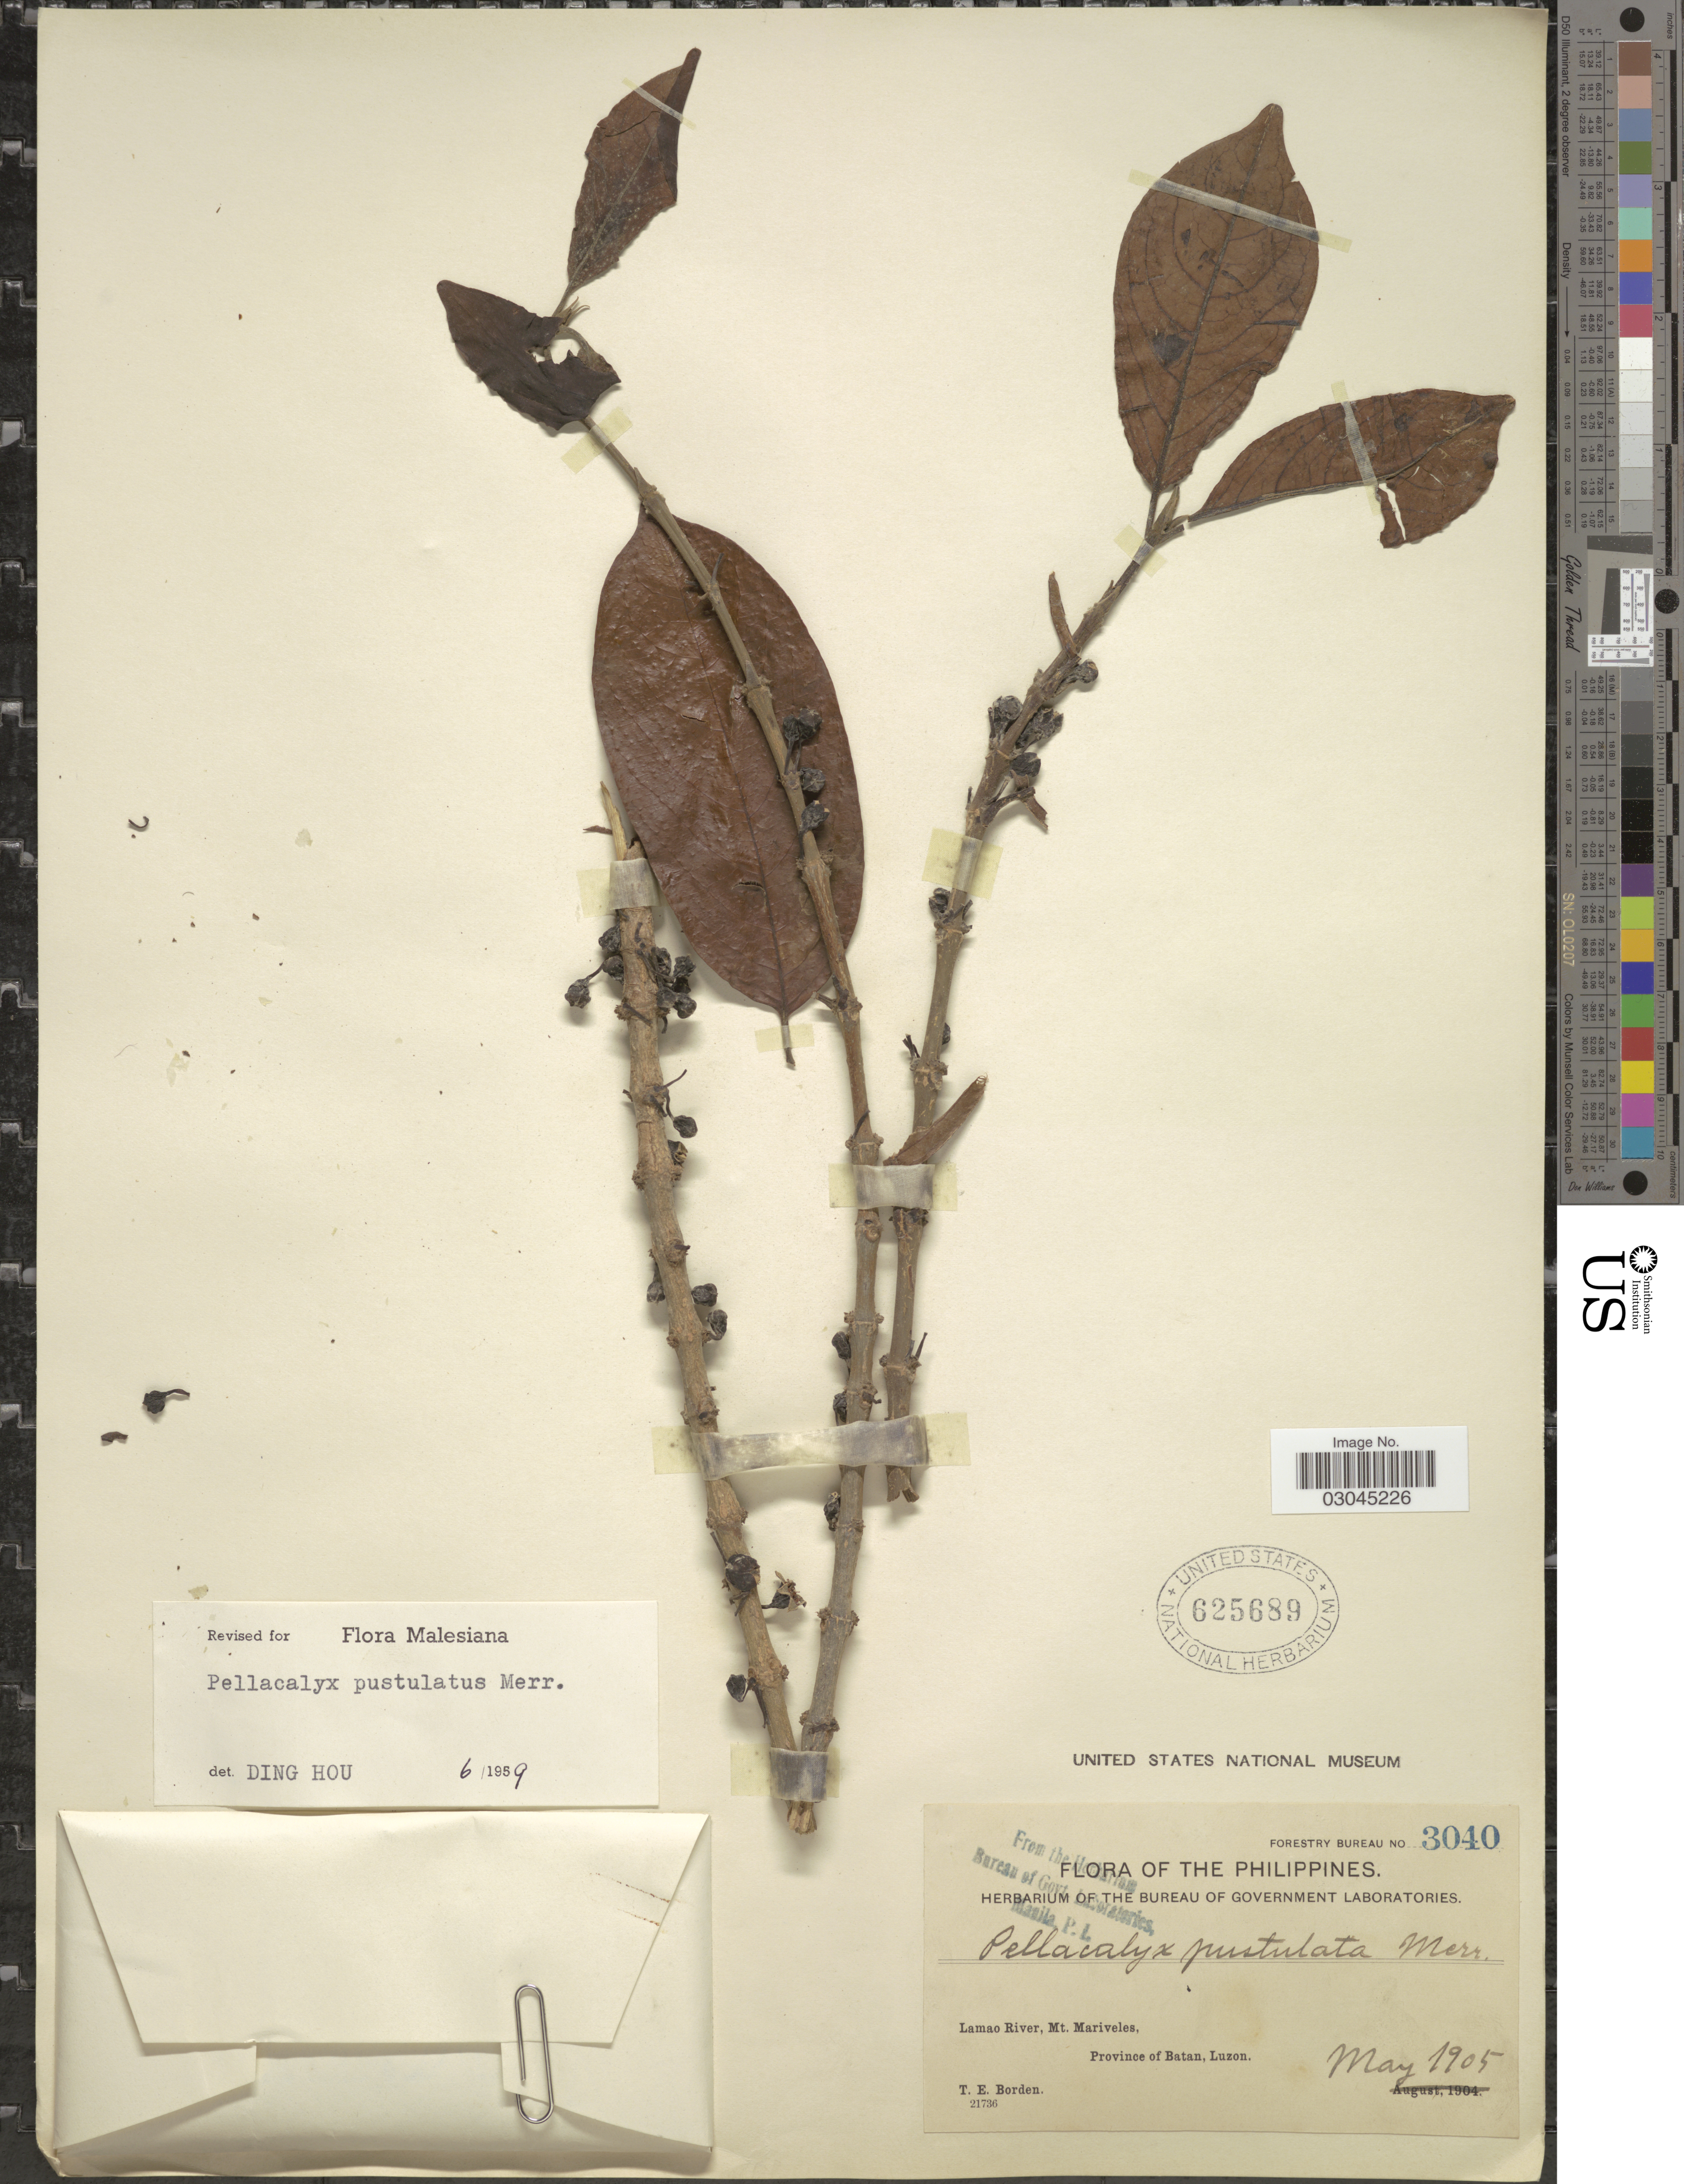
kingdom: Plantae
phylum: Tracheophyta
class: Magnoliopsida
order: Malpighiales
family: Rhizophoraceae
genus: Pellacalyx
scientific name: Pellacalyx pustulata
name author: Merr.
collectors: T. E. Borden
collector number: Forestry Bureau 3040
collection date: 1905-05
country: Philippines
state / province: Cagayan Valley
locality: Lamao River, Mt. Mariveles, Province of Bataan, Luzon.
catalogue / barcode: US 625689